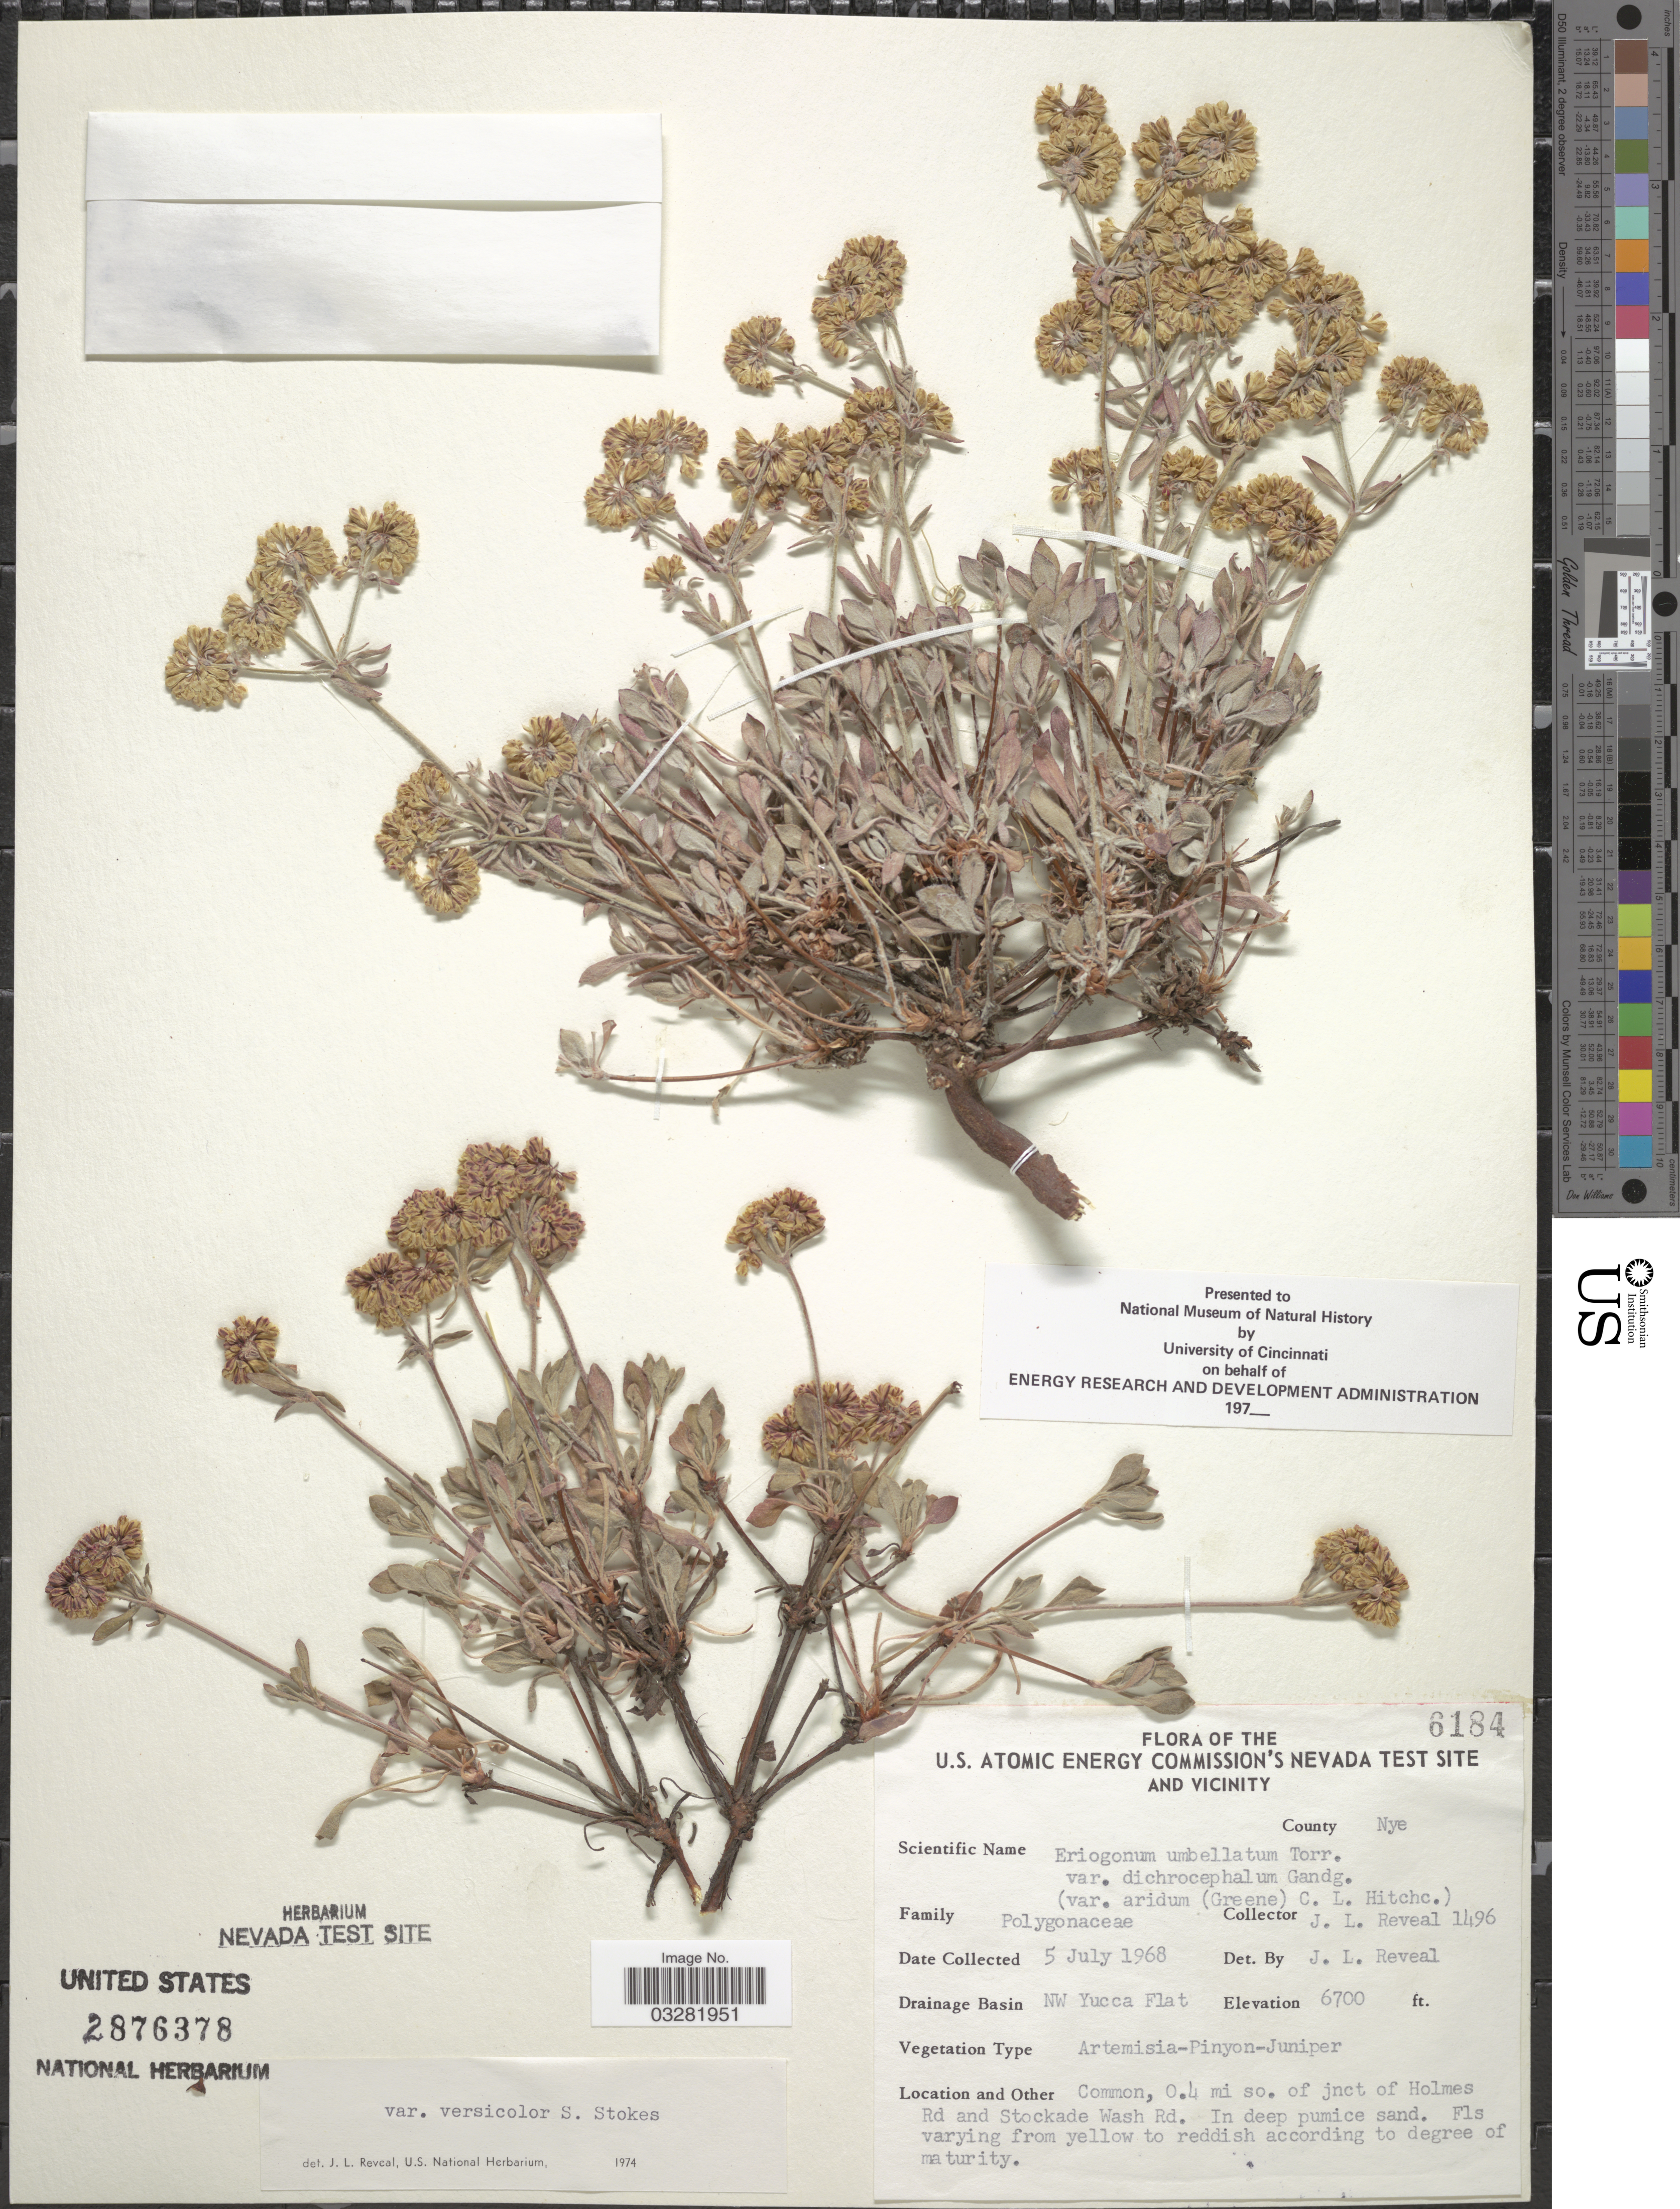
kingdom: Plantae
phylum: Tracheophyta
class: Magnoliopsida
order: Caryophyllales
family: Polygonaceae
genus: Eriogonum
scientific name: Eriogonum umbellatum var. versicolor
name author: S. Stokes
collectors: J. L. Reveal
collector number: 1496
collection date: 1968-07-05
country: United States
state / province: Nevada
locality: The U.S. Atomic Energy Commission's Nevada Test Site and Vicinity. County Nye. Drainage Basin NW Yucca Flat. Common, 0.4 mi so. of jnct of Holmes Rd and Stockade Wash Rd.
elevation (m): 2042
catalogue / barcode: US 2876378